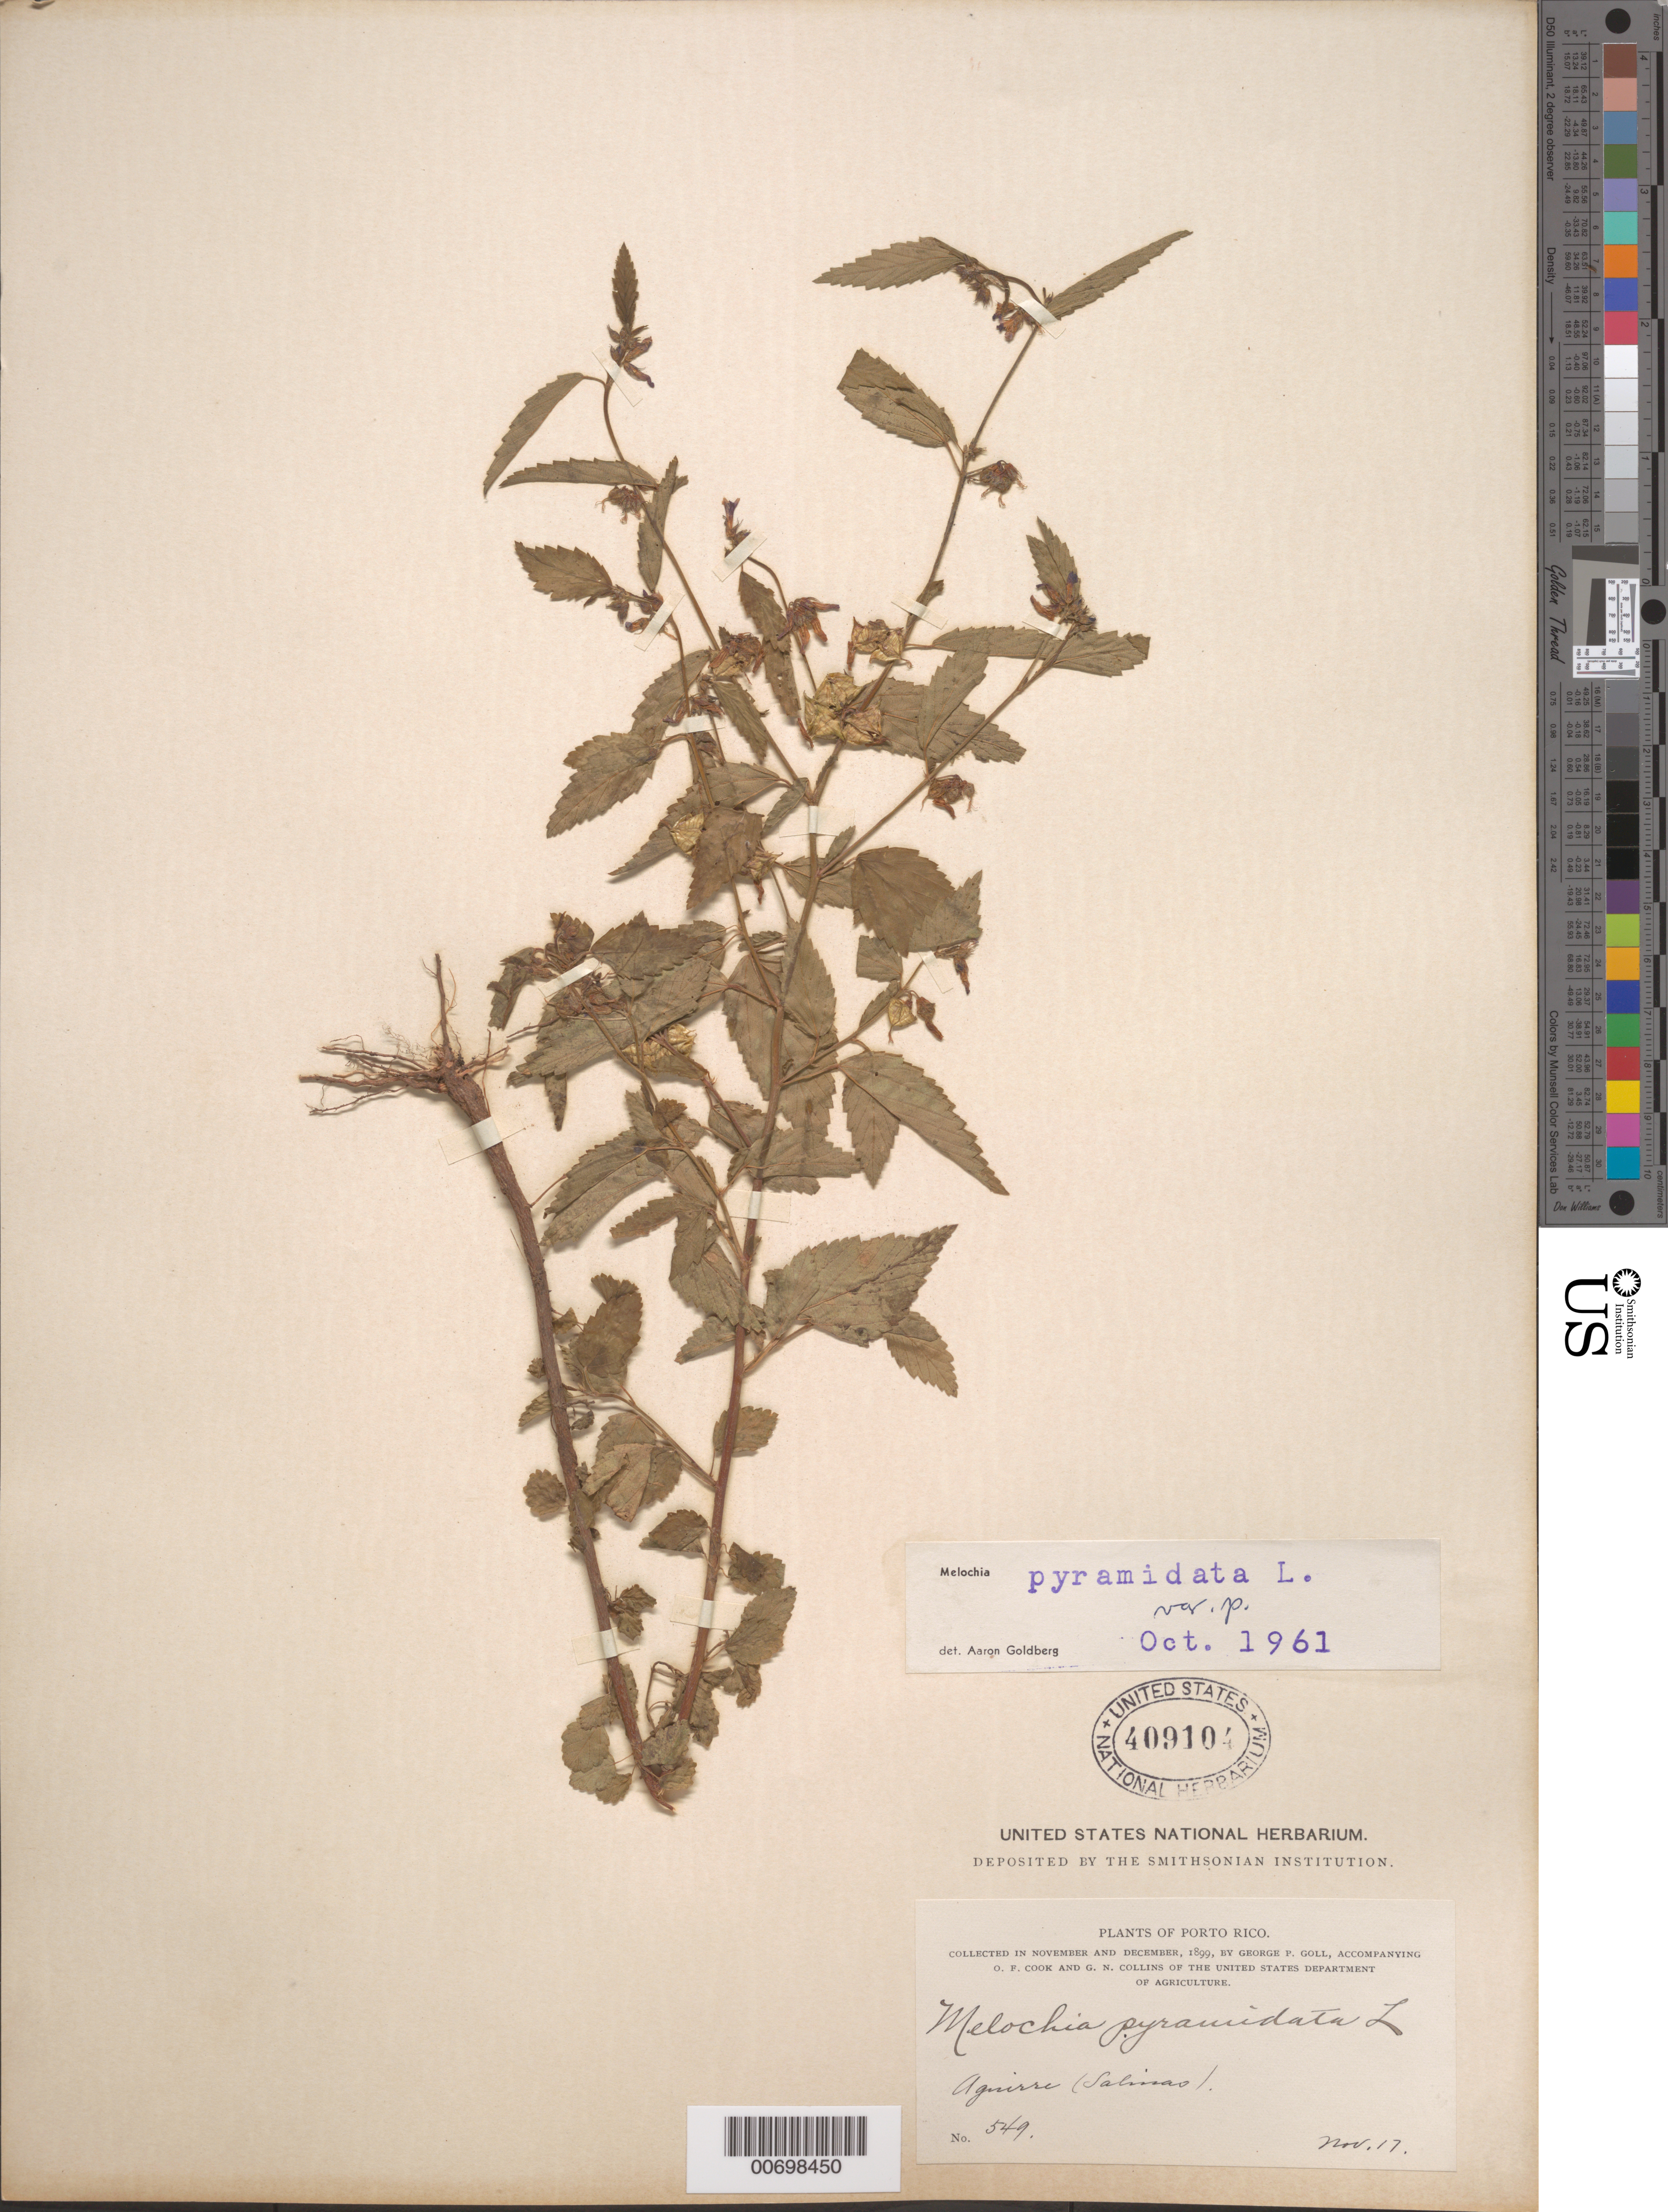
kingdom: Plantae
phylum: Tracheophyta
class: Magnoliopsida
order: Malvales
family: Malvaceae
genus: Melochia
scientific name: Melochia pyramidata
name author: L.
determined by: Goldberg, Aaron, (US), NMNH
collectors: G. Goll, O. F. Cook & G. N. Collins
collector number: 549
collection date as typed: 17 Nov 1899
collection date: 1899-11-17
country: Puerto Rico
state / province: Salinas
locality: Aguirre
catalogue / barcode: US 409104